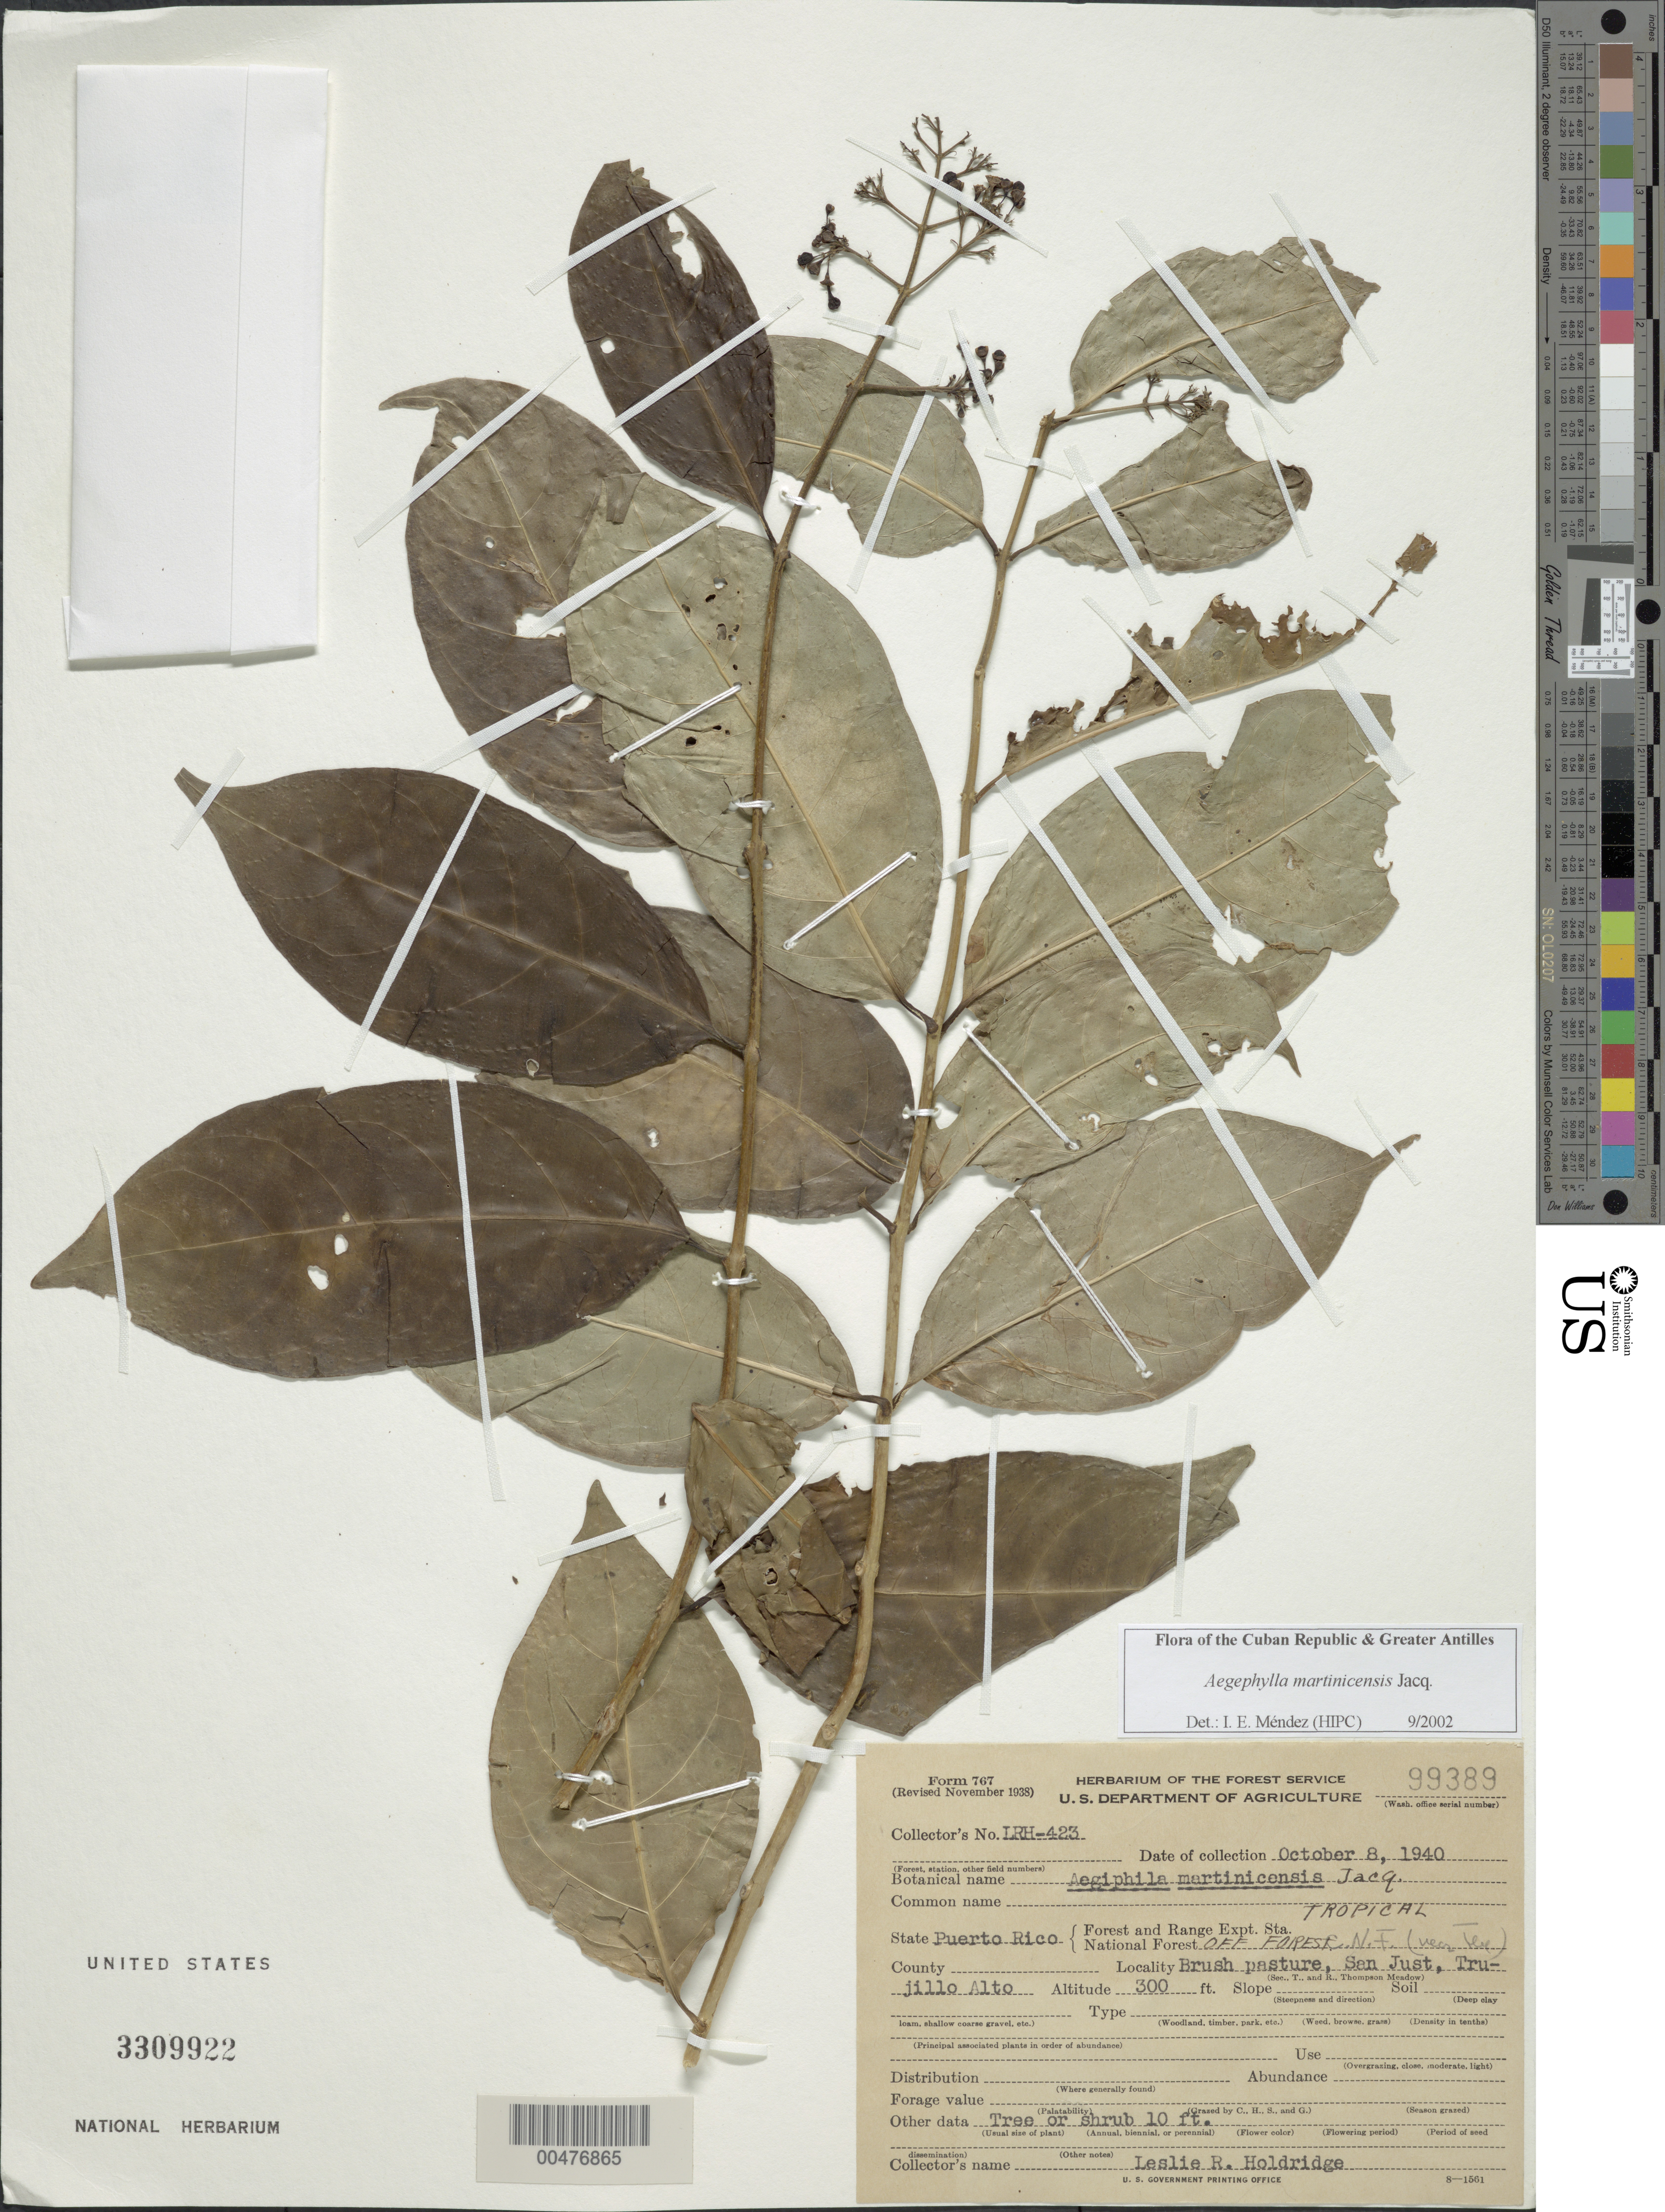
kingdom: Plantae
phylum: Tracheophyta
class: Magnoliopsida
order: Lamiales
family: Lamiaceae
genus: Aegiphila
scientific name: Aegiphila martinicensis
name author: Jacq.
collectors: L. Holdridge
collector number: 423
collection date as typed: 08 Oct 1940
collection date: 1940-10-08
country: Puerto Rico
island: Greater Antilles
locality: San Just, Trujillo Alto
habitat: tropical OFF forest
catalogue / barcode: US 3309922